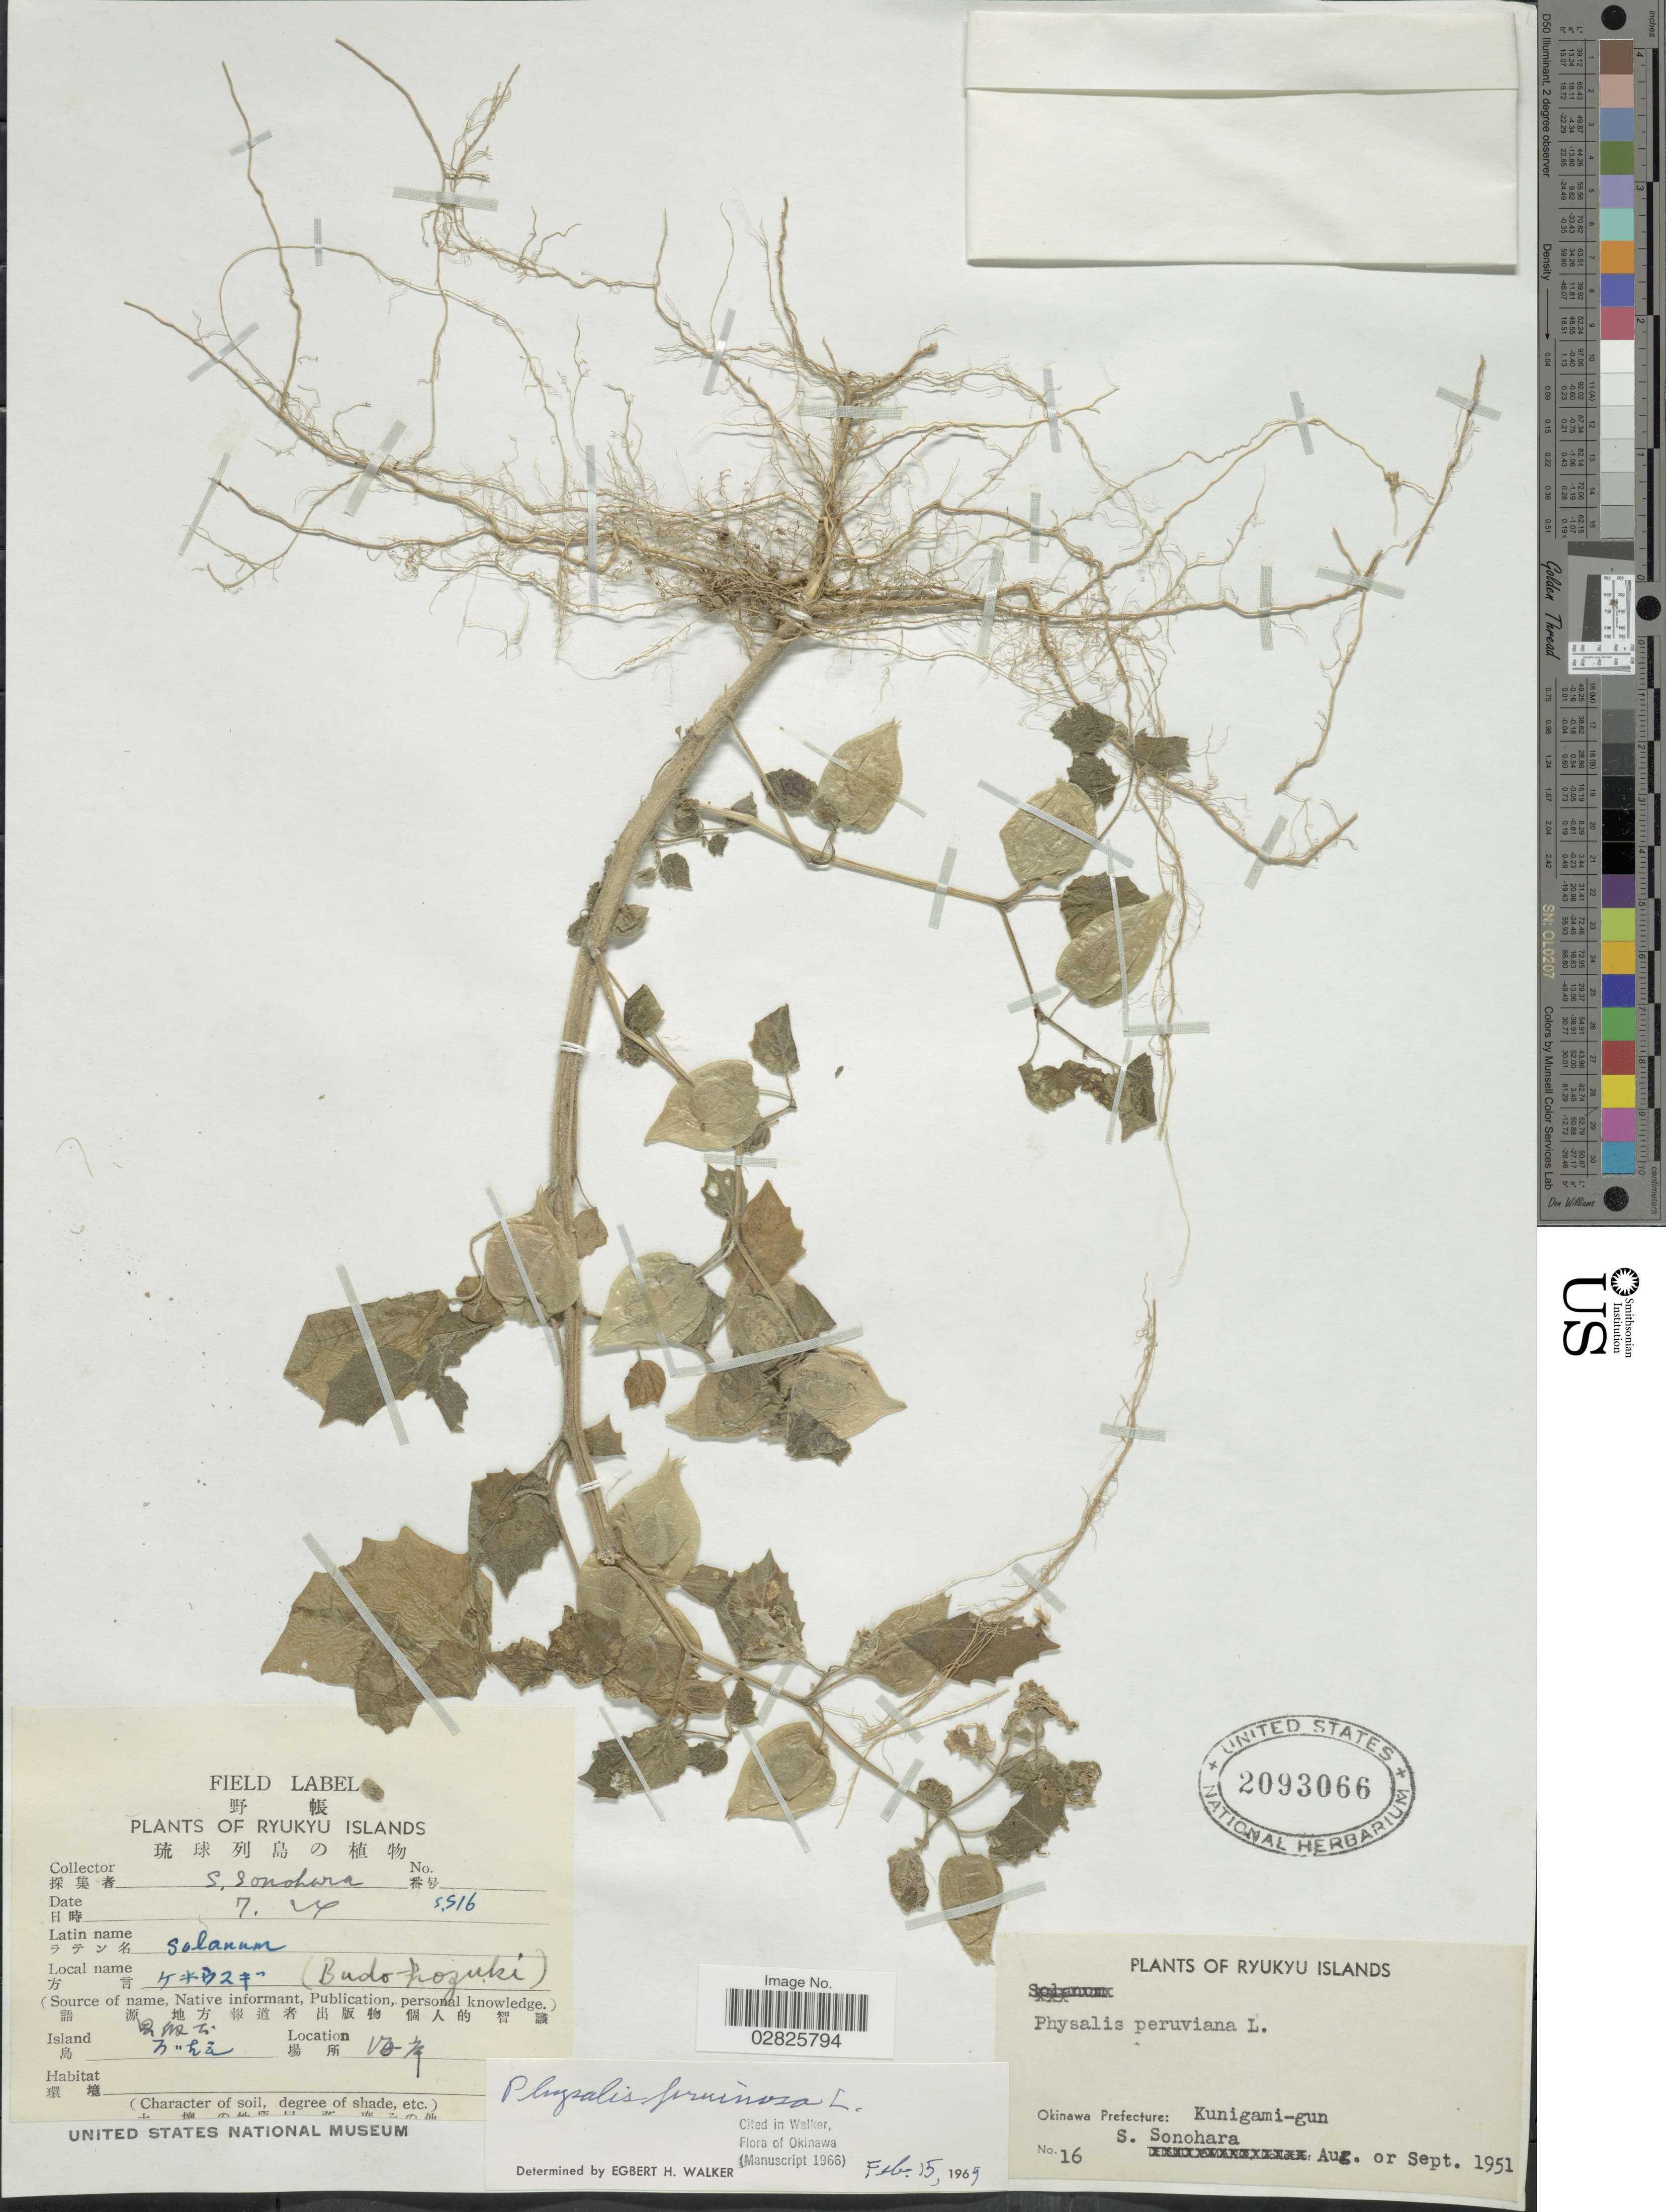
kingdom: Plantae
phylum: Tracheophyta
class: Magnoliopsida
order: Solanales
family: Solanaceae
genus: Physalis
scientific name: Physalis pruinosa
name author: L.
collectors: S. Sonohara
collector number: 16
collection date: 1951-08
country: Japan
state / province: Okinawa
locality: Ryukyu Islands. Okinawa Prefecture: Kunigami-gun.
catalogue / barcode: US 2093066